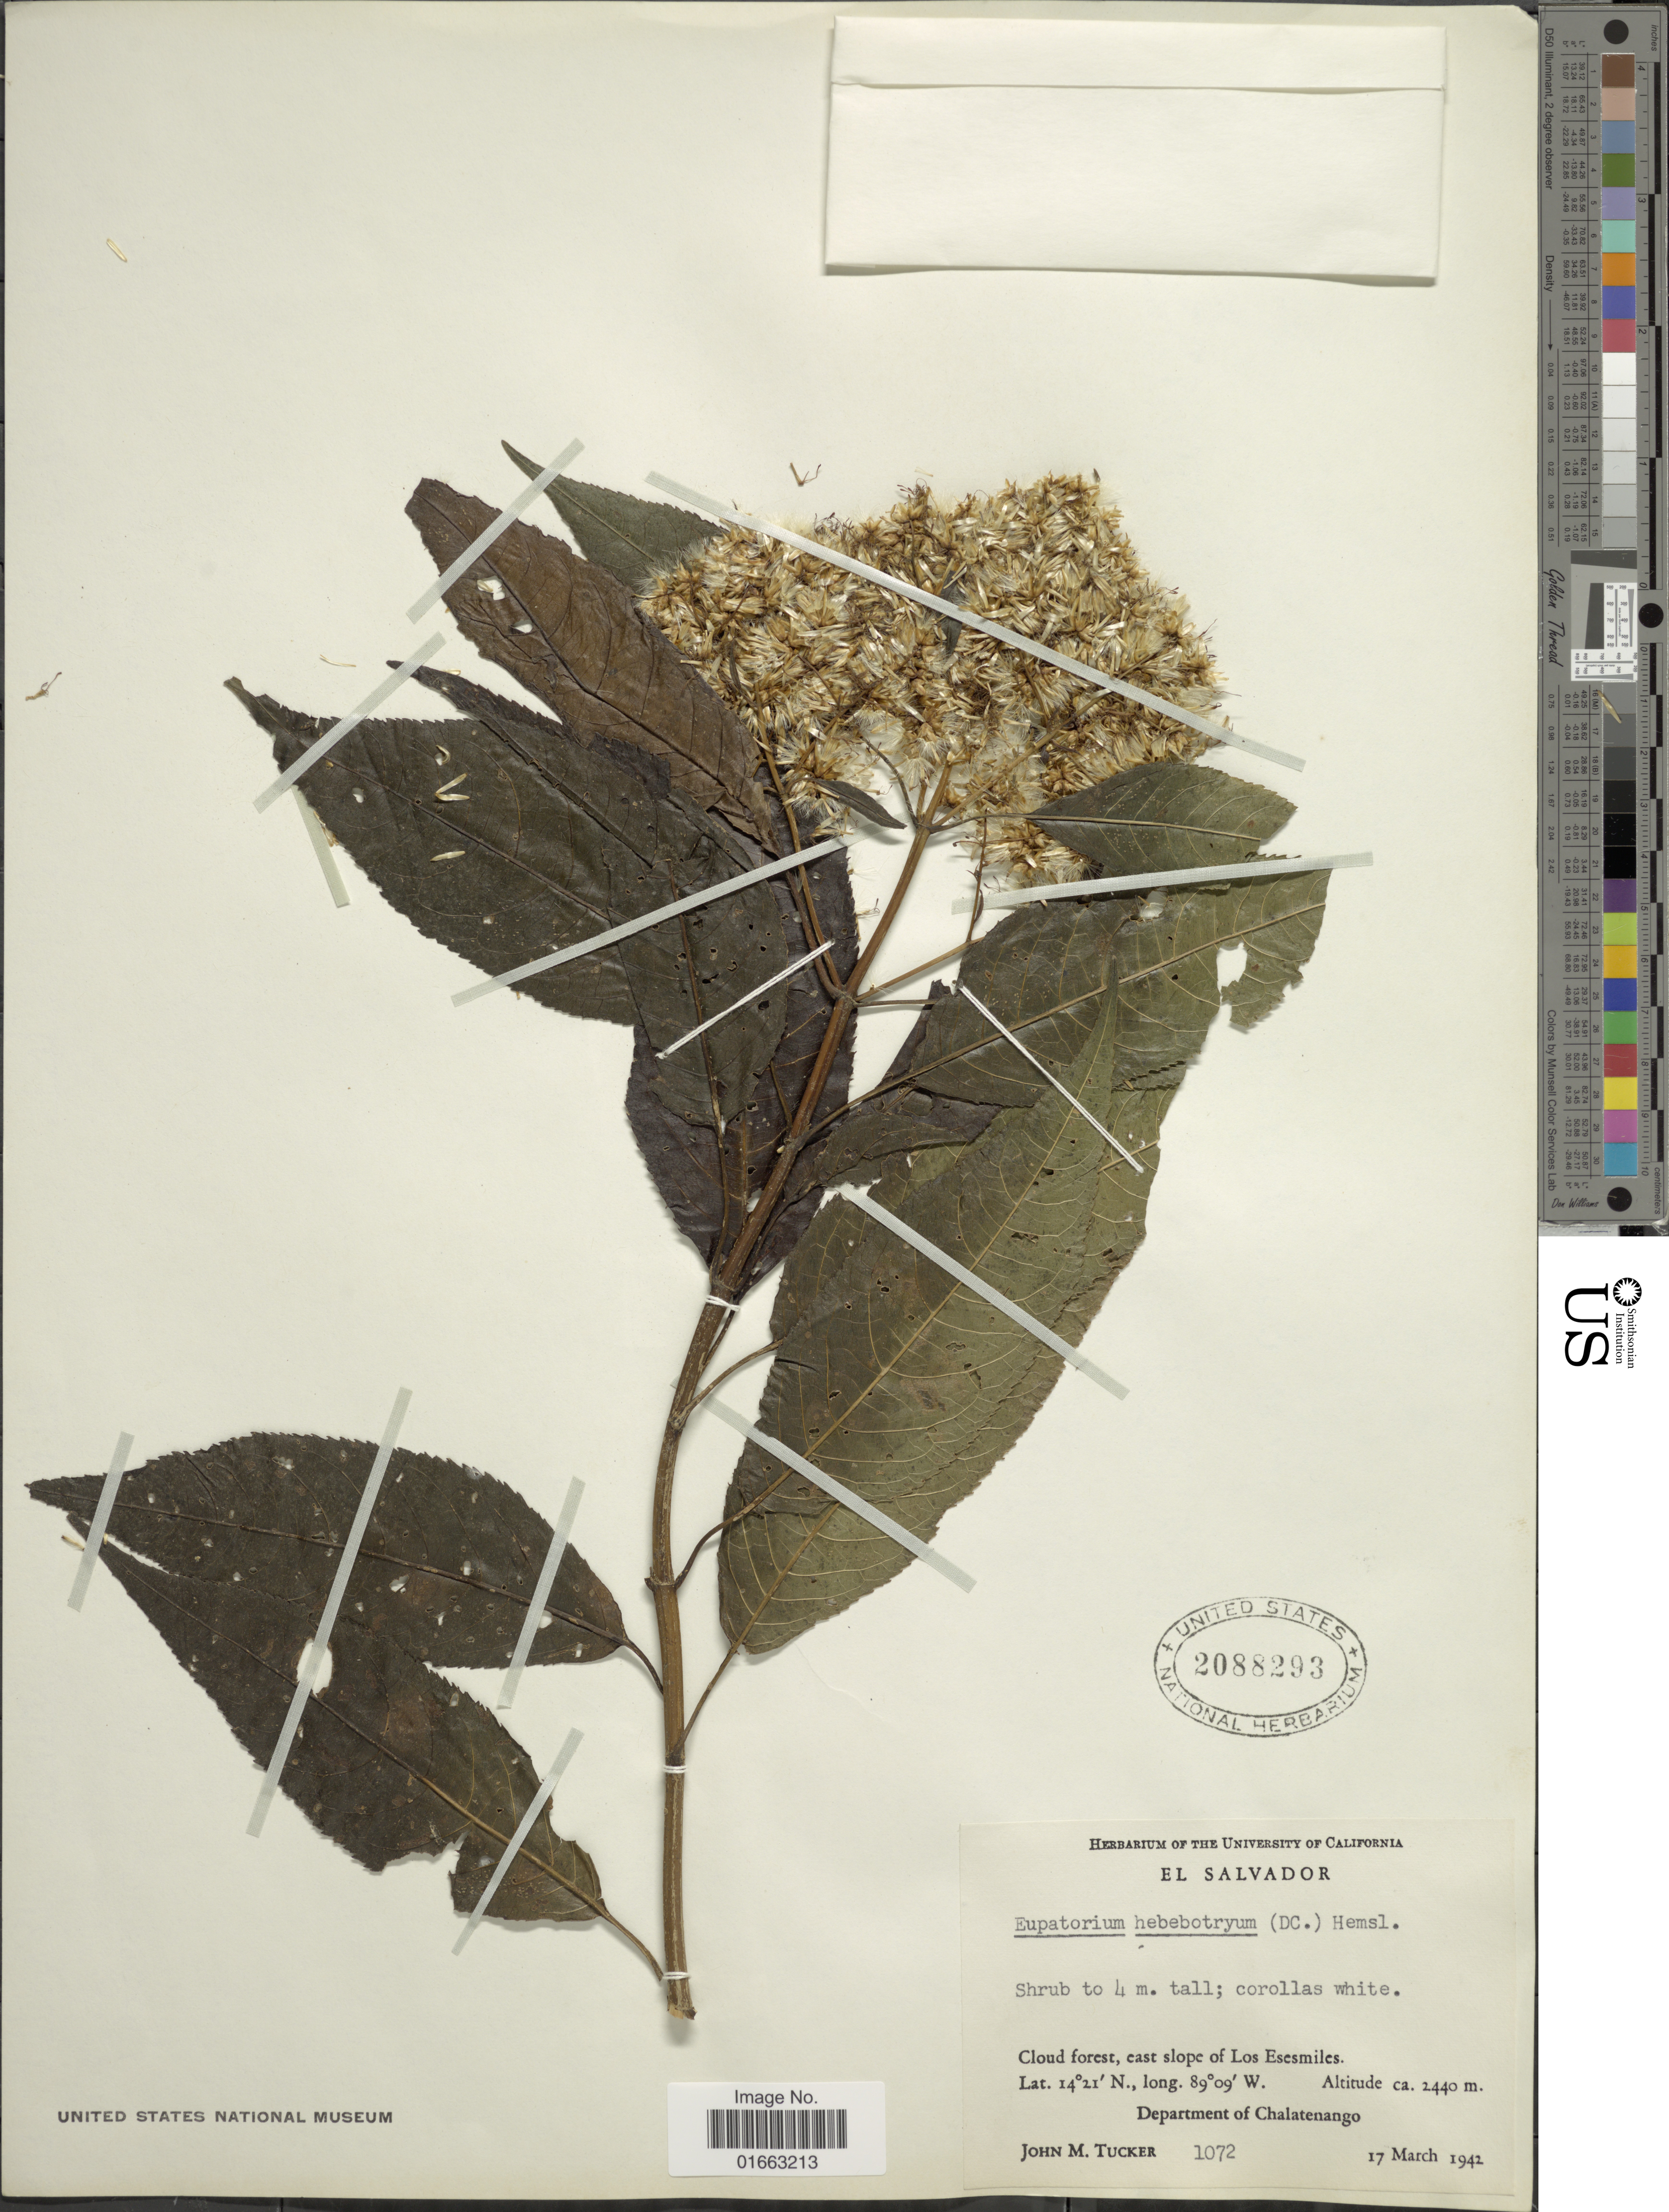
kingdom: Plantae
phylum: Tracheophyta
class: Magnoliopsida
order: Asterales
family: Asteraceae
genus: Critoniadelphus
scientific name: Critoniadelphus nubigenus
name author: (Benth.) R.M. King & H. Rob.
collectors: J. M. Tucker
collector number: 1072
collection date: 1942-03-17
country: El Salvador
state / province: Chalatenango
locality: Cloud forest, east slope of Los Esesmiles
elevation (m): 2440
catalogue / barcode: US 2088293